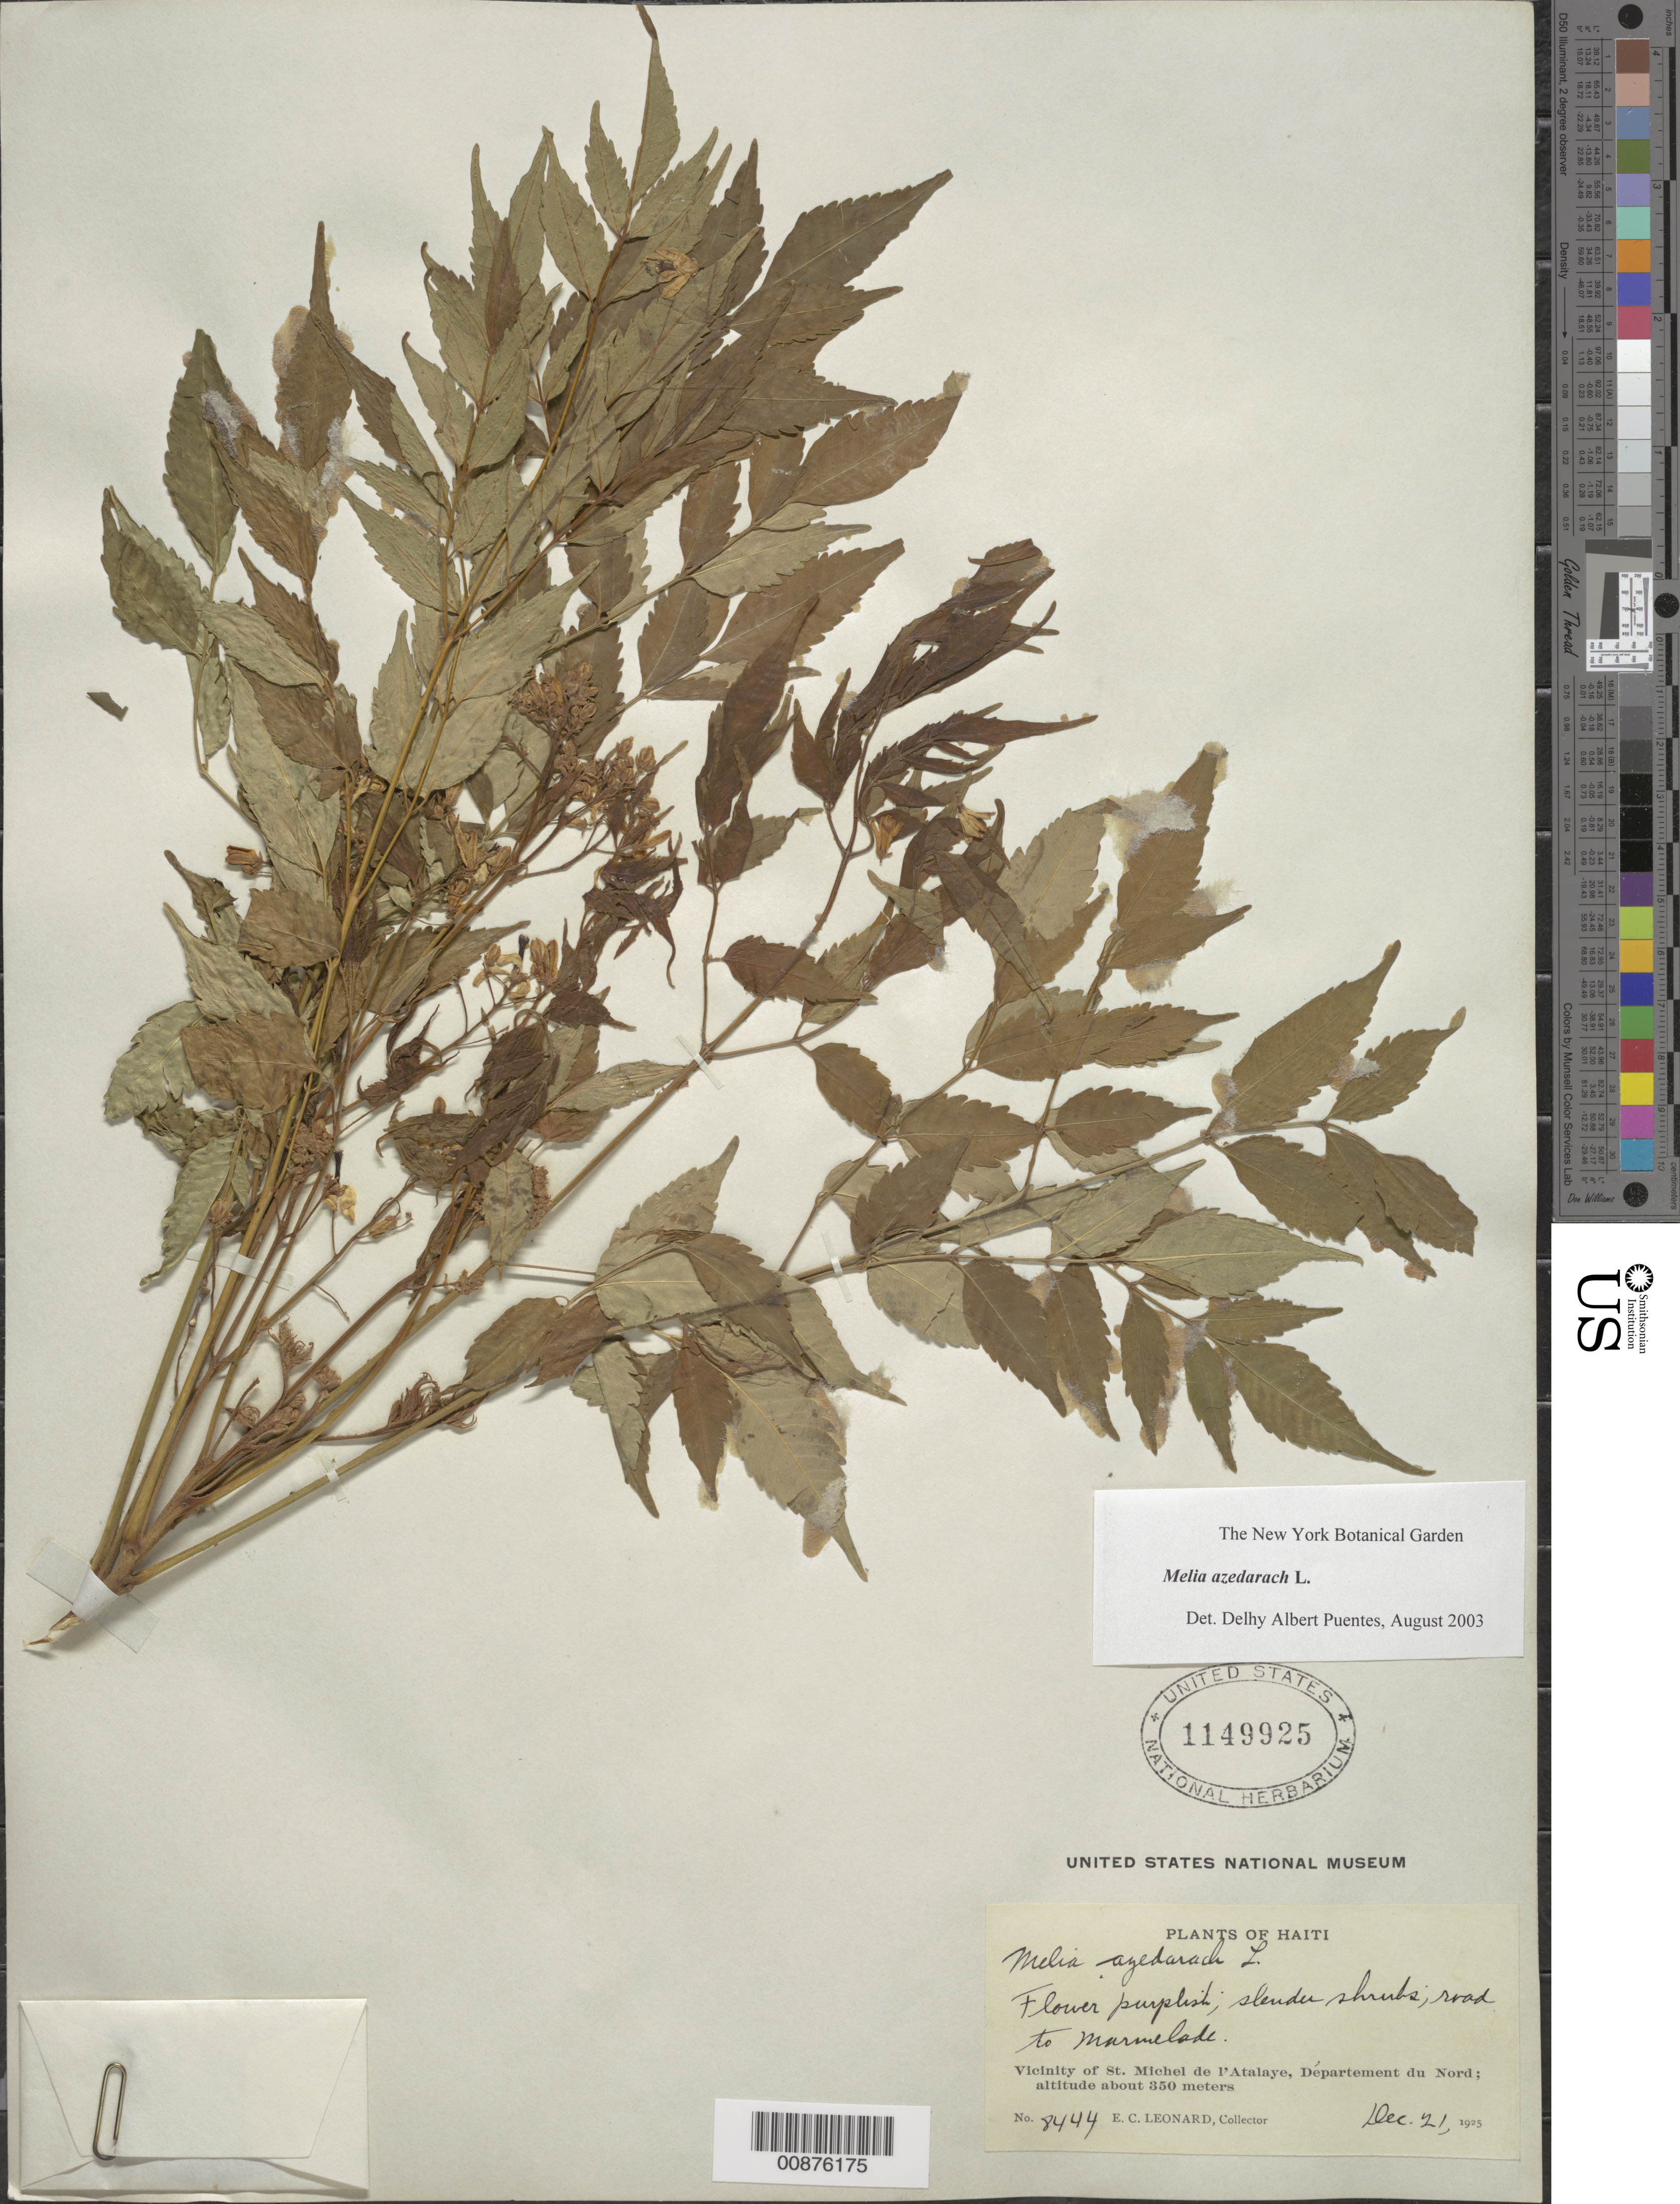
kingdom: Plantae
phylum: Tracheophyta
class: Magnoliopsida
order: Sapindales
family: Meliaceae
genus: Melia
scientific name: Melia azedarach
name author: L.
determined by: Puentes, D. A.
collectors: E. C. Leonard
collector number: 8444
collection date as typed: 21 Dec 1925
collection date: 1925-12-21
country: Haiti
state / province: Artibonite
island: Hispaniola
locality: Vicinity of St. Michel de l'Atalaye, road to Marmelade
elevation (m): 350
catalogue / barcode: US 1149925